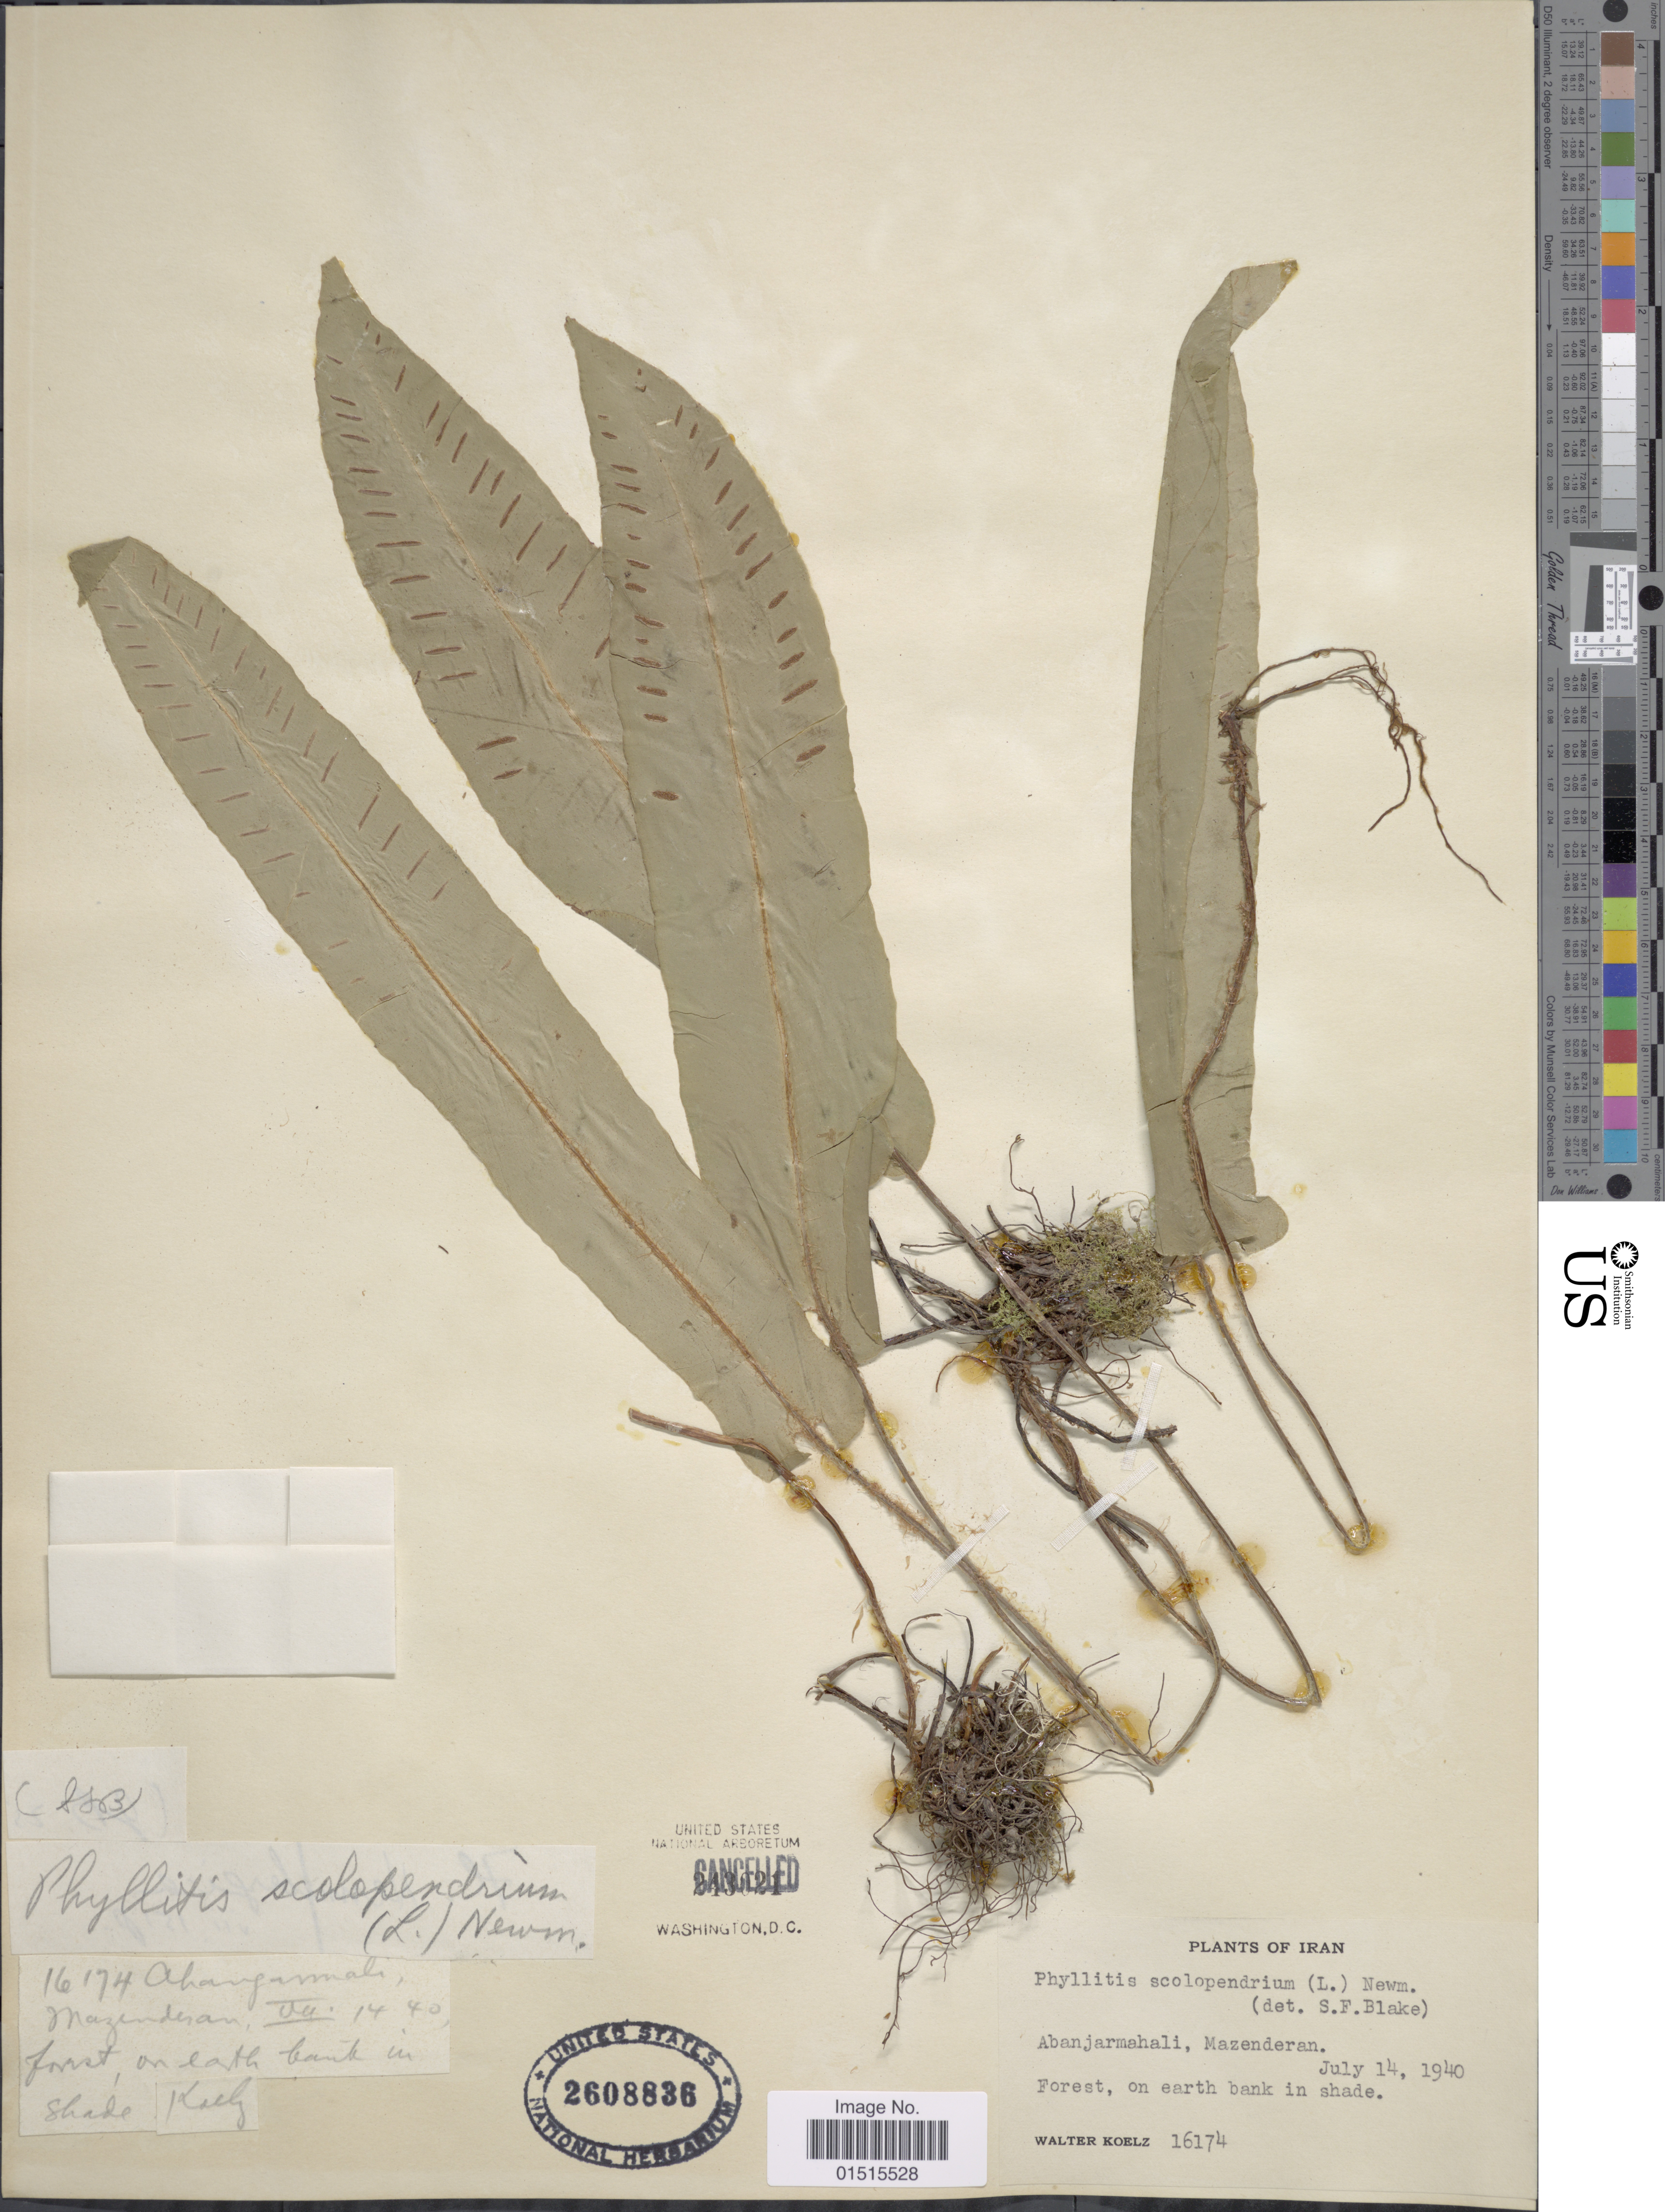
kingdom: Plantae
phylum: Tracheophyta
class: Polypodiopsida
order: Polypodiales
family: Aspleniaceae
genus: Asplenium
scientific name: Asplenium scolopendrium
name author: Sm.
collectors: W. N. Koelz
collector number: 16174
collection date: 1940-07-14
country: Iran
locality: Abanjarmahali, Mazenderan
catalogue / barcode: US 2608836